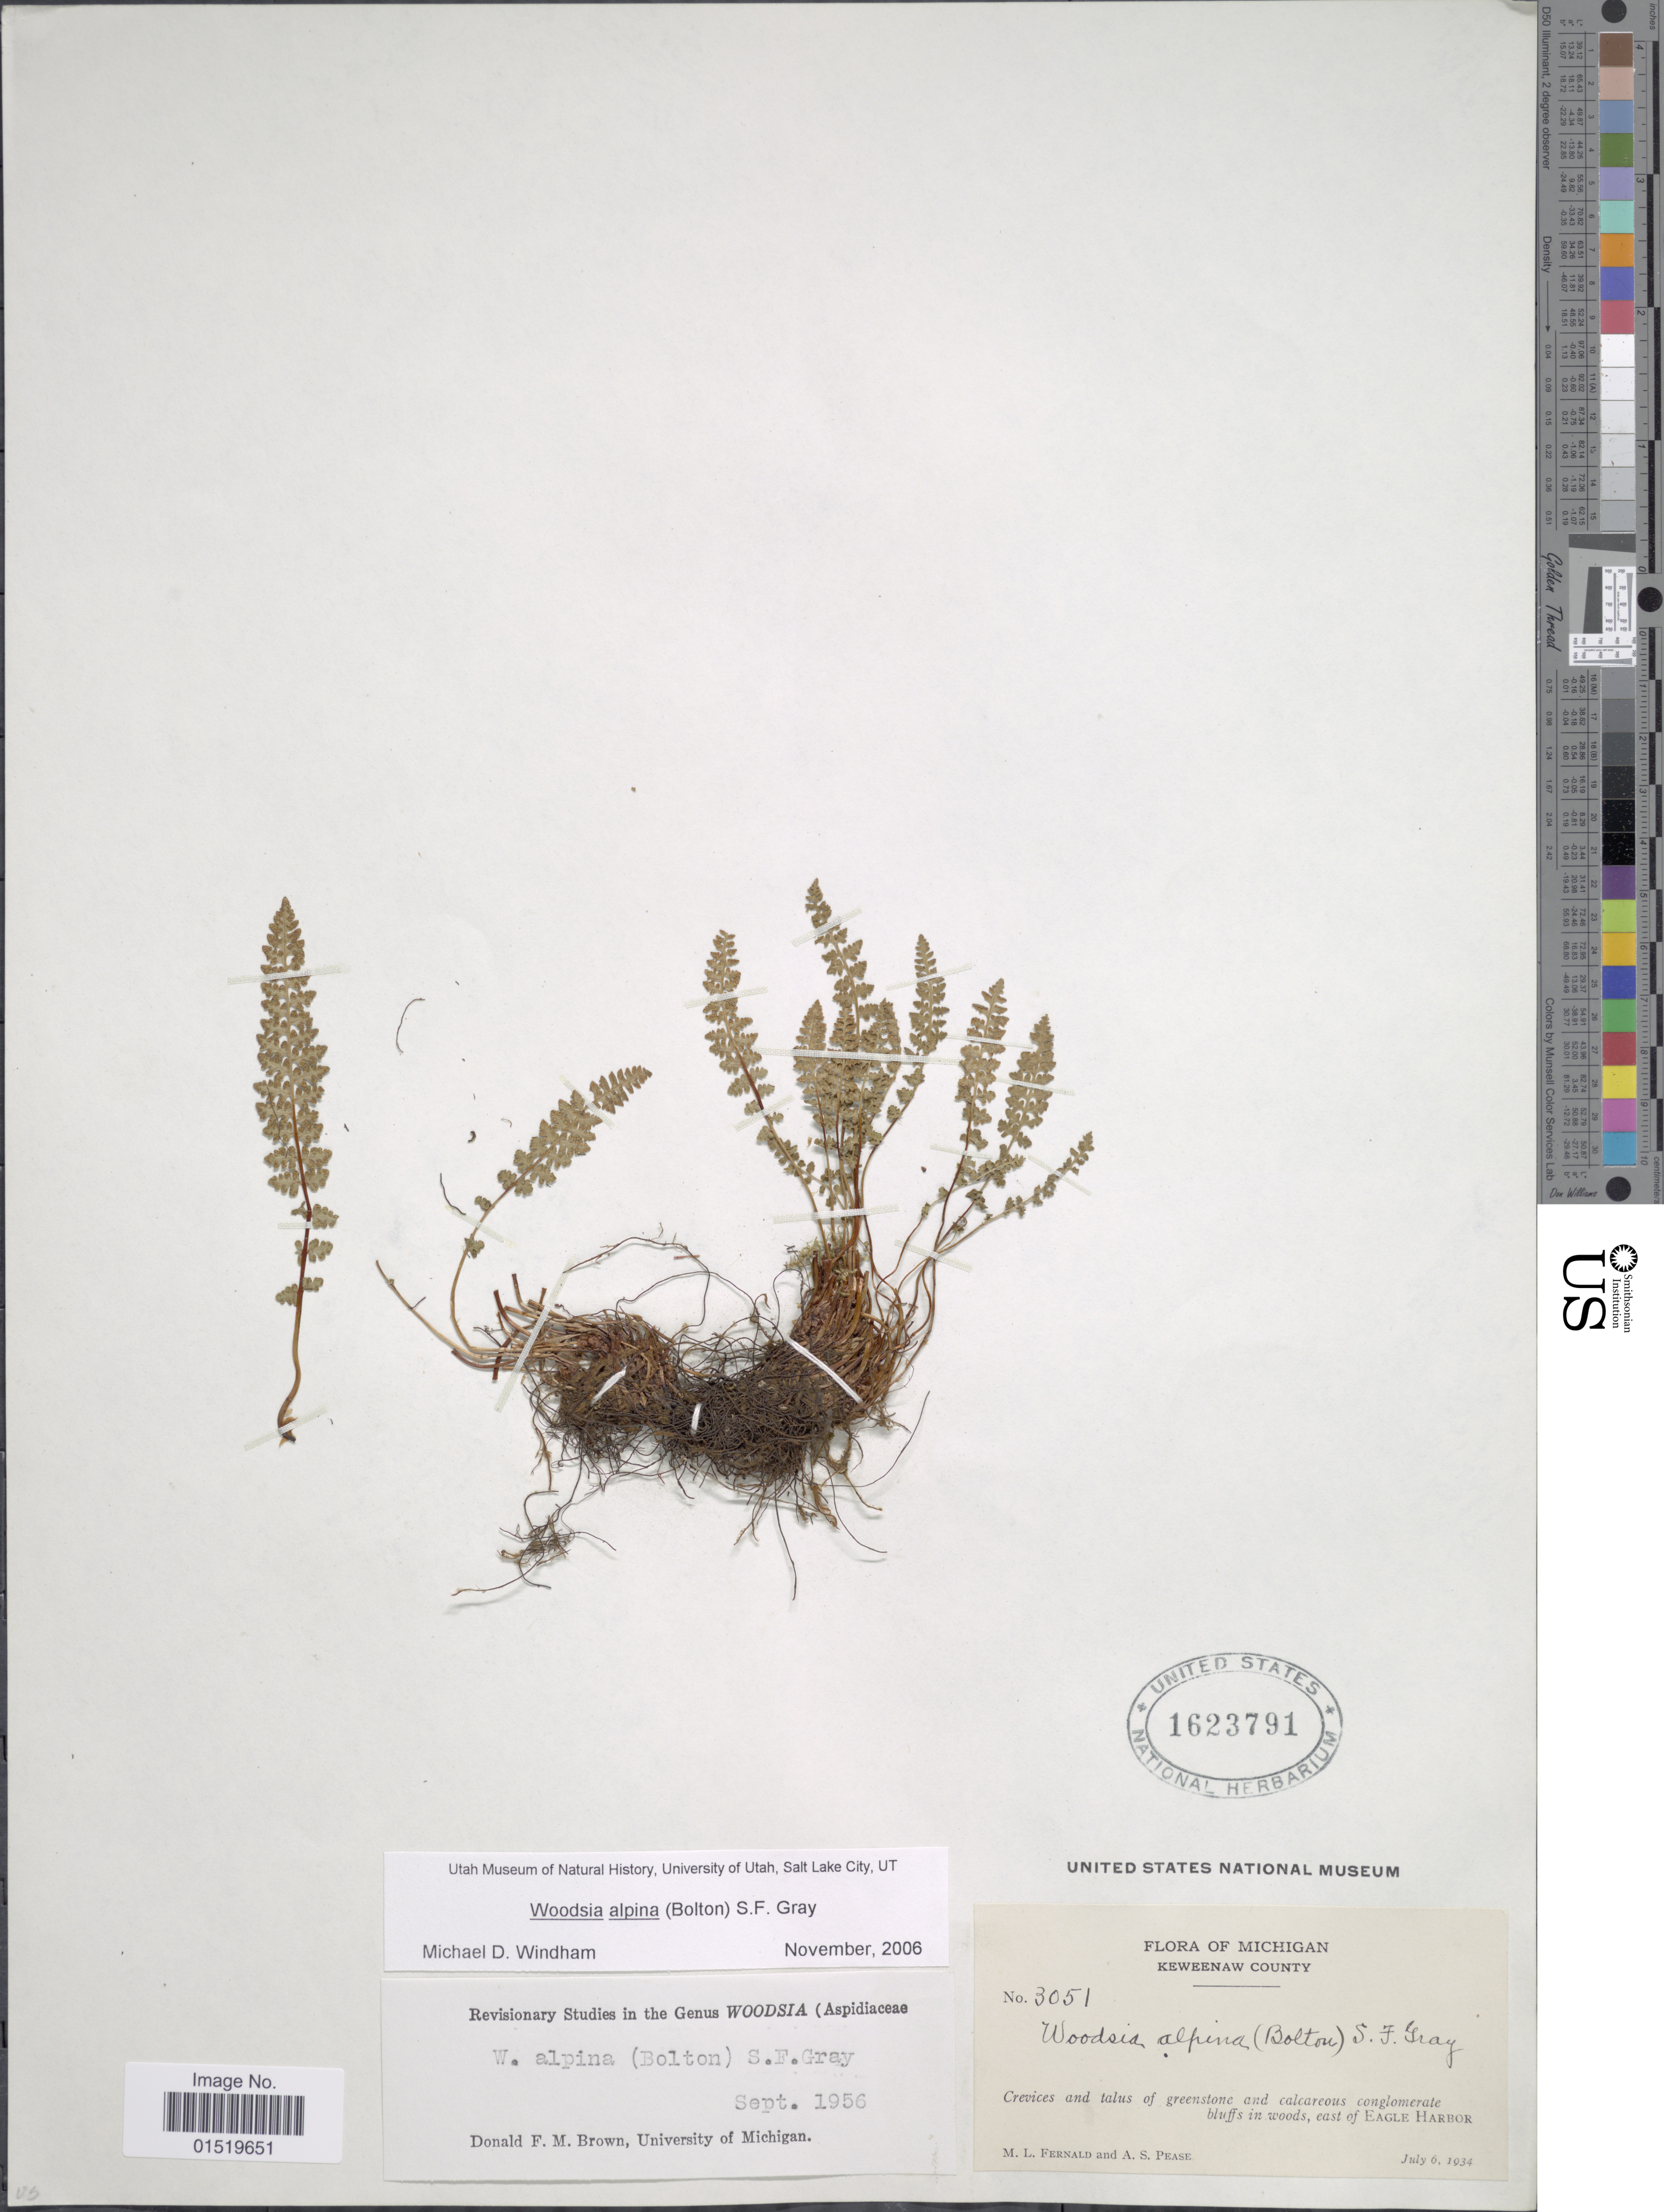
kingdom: Plantae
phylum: Tracheophyta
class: Polypodiopsida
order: Polypodiales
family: Woodsiaceae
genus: Woodsia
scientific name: Woodsia alpina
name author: (Bolton) S.F. Gray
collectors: M. L. Fernald & A. S. Pease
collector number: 3051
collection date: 1934-07-06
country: United States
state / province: Michigan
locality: Kewenaw County, Crevices and talus of greenstone and calcareous conglomerate bluffs in woods, east of eagle Harbor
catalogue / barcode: US 1623791